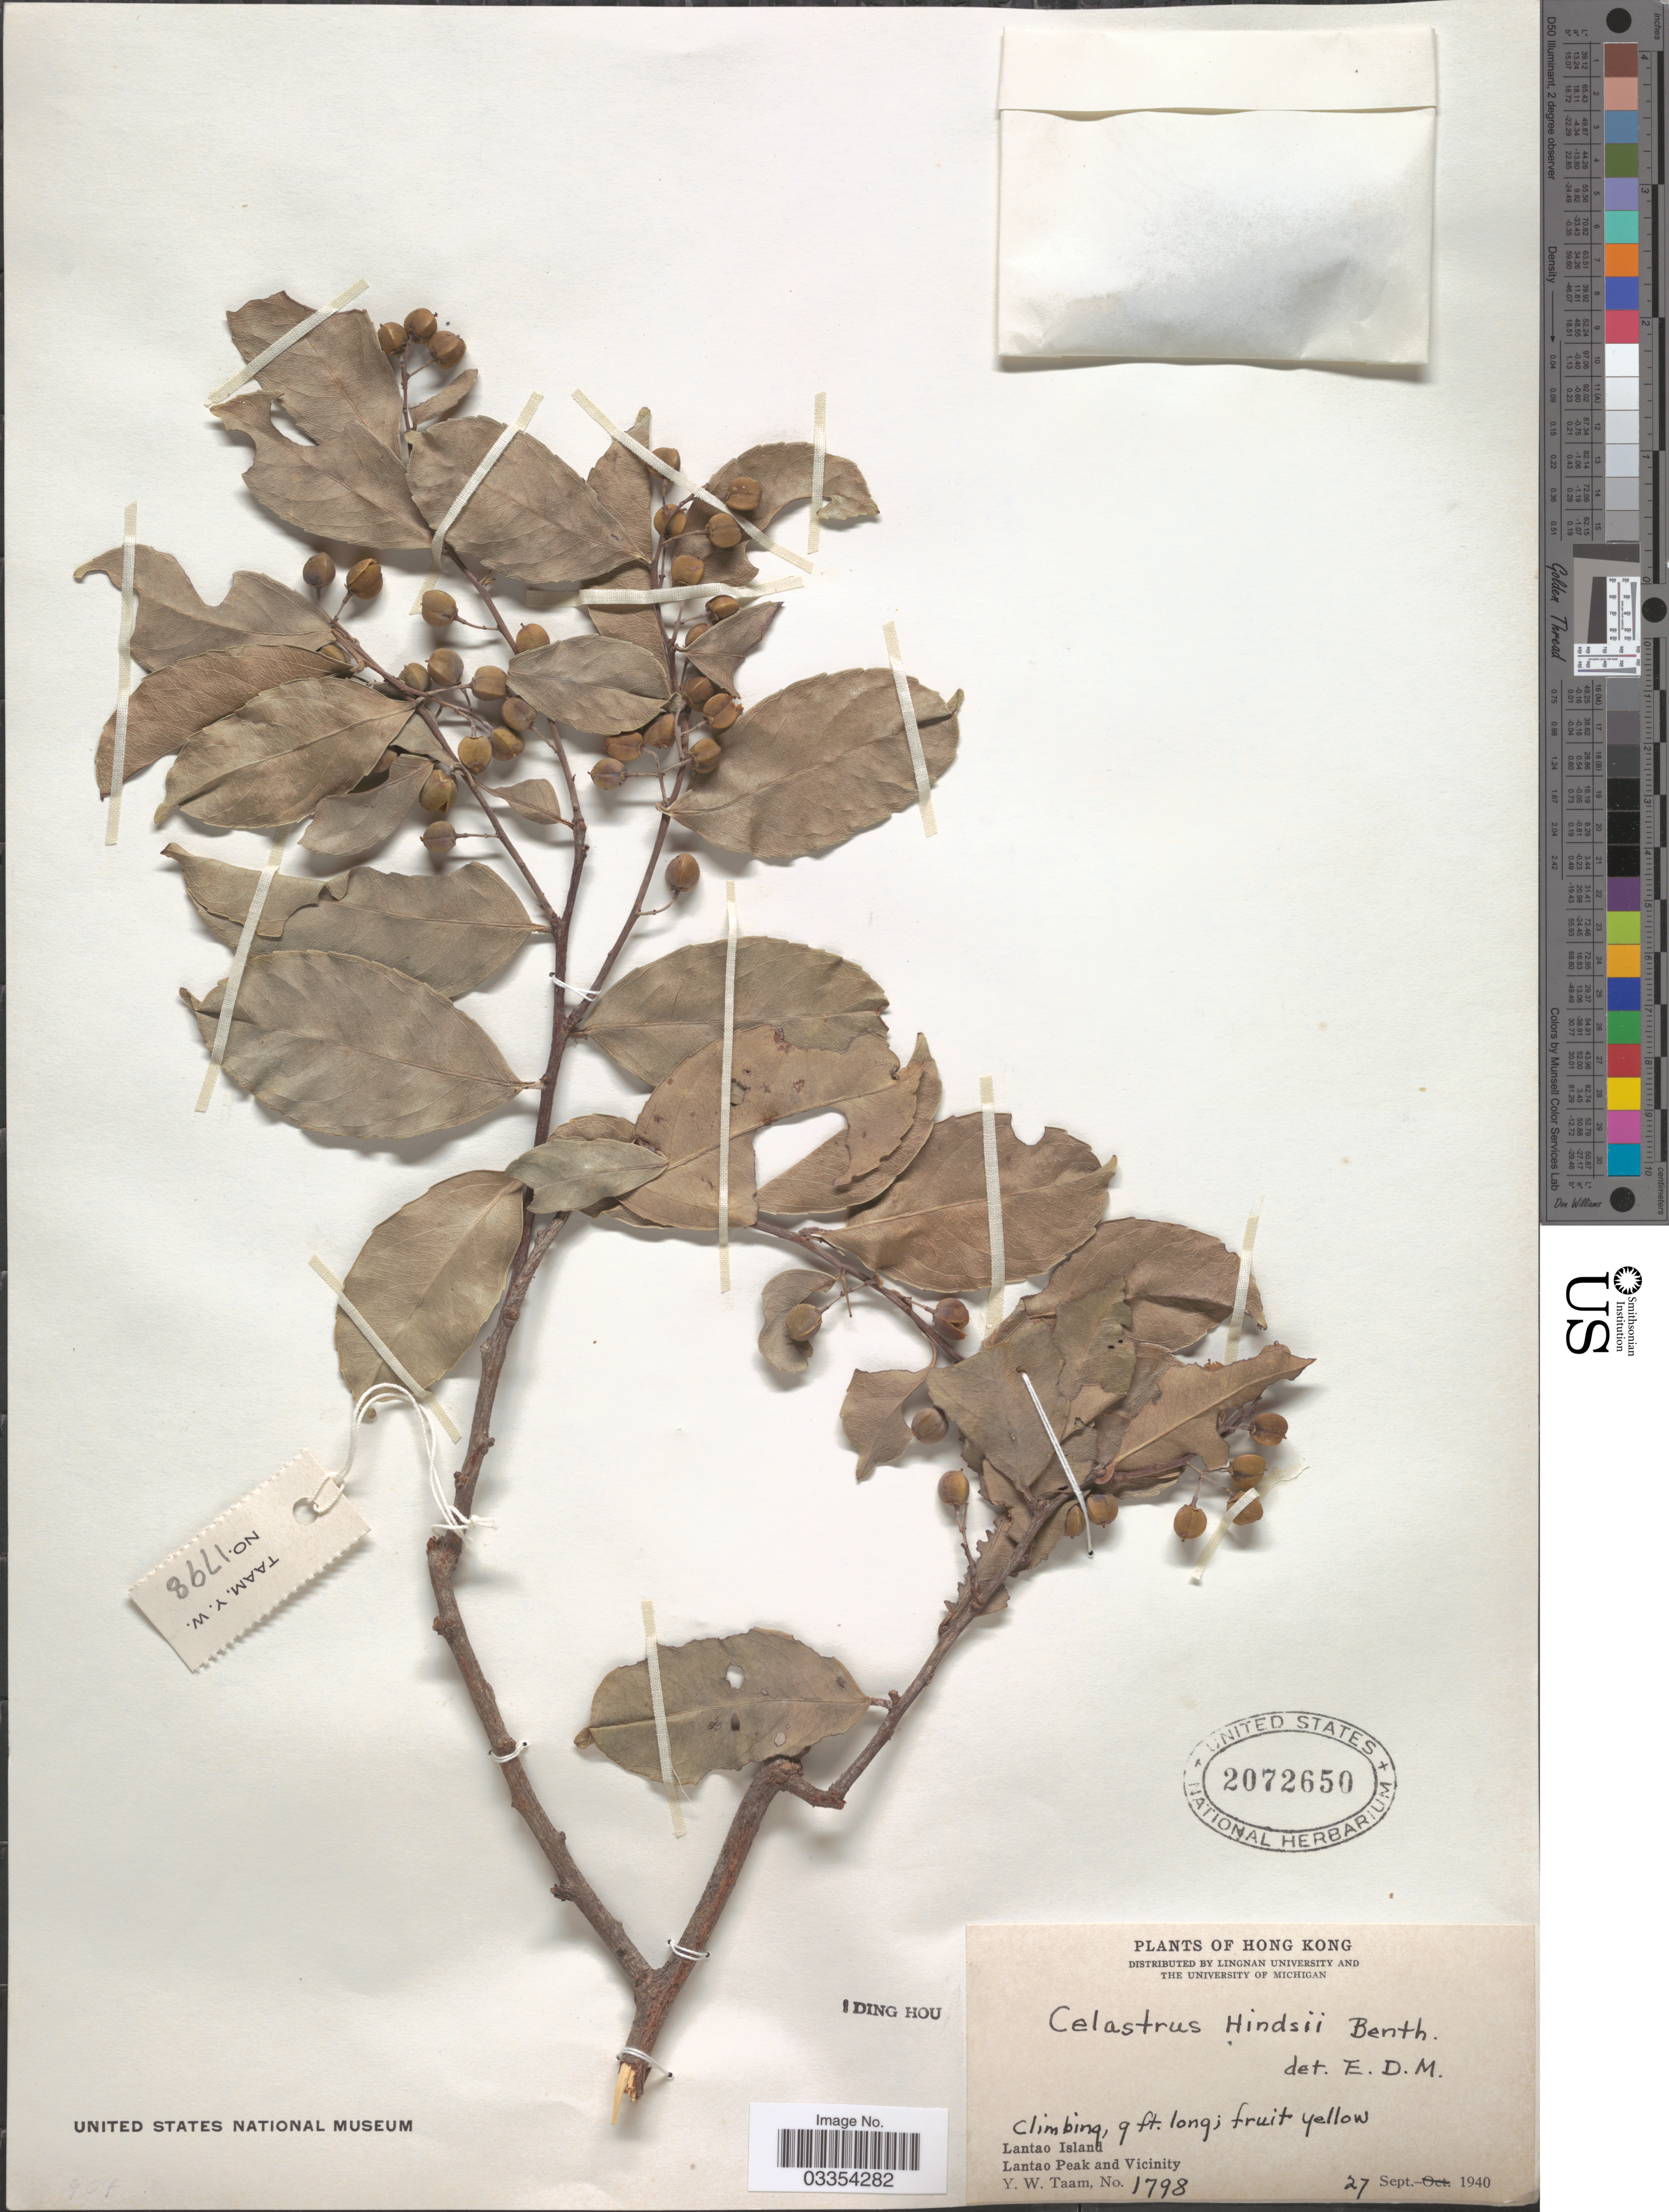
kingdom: Plantae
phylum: Tracheophyta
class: Magnoliopsida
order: Celastrales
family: Celastraceae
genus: Celastrus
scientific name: Celastrus hindsii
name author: Benth.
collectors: Y. W. Taam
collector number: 1798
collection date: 1940-09-27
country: China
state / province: Hong Kong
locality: Lantao Island. Lantao Peak and Vicinity.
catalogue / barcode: US 2072650